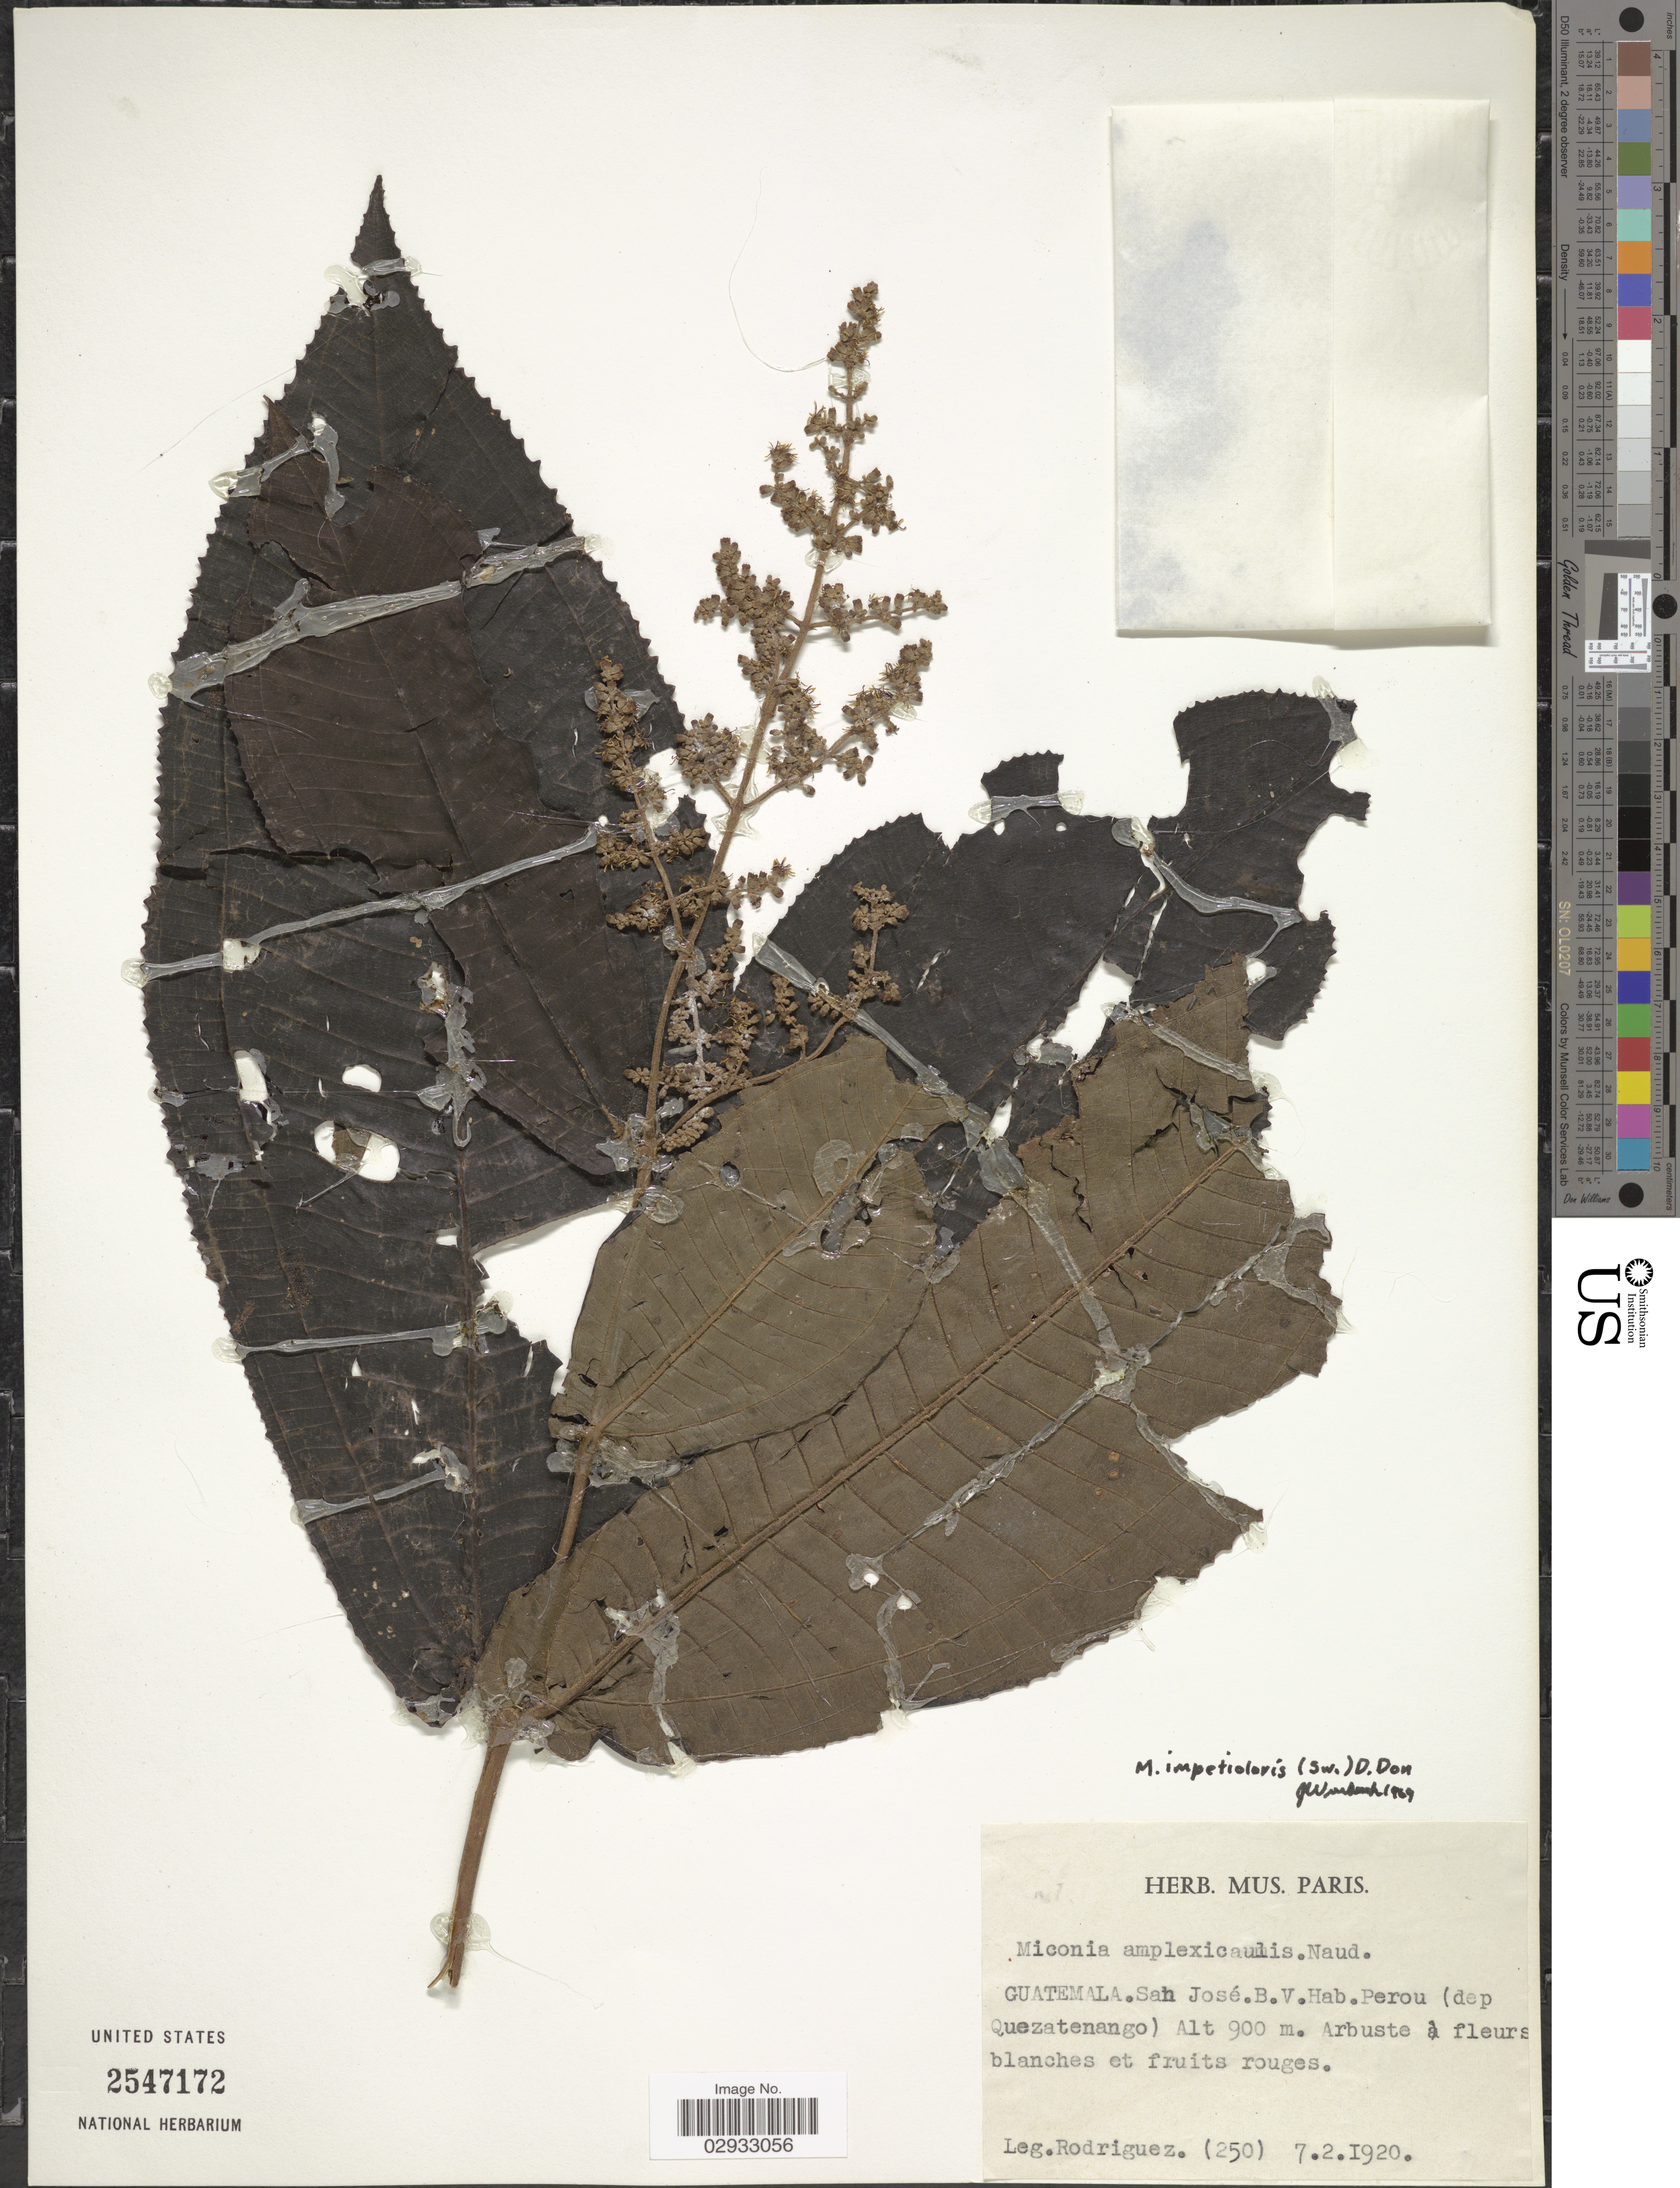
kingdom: Plantae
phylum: Tracheophyta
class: Magnoliopsida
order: Myrtales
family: Melastomataceae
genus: Miconia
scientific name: Miconia impetiolaris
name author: (Sw.) D. Don ex DC.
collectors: Rodriguez, --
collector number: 250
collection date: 1920-02-07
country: Guatemala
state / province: Quetzaltenango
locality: San José. B. V. Hab. Perou (dep Quezatenango).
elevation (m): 900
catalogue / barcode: US 2547172